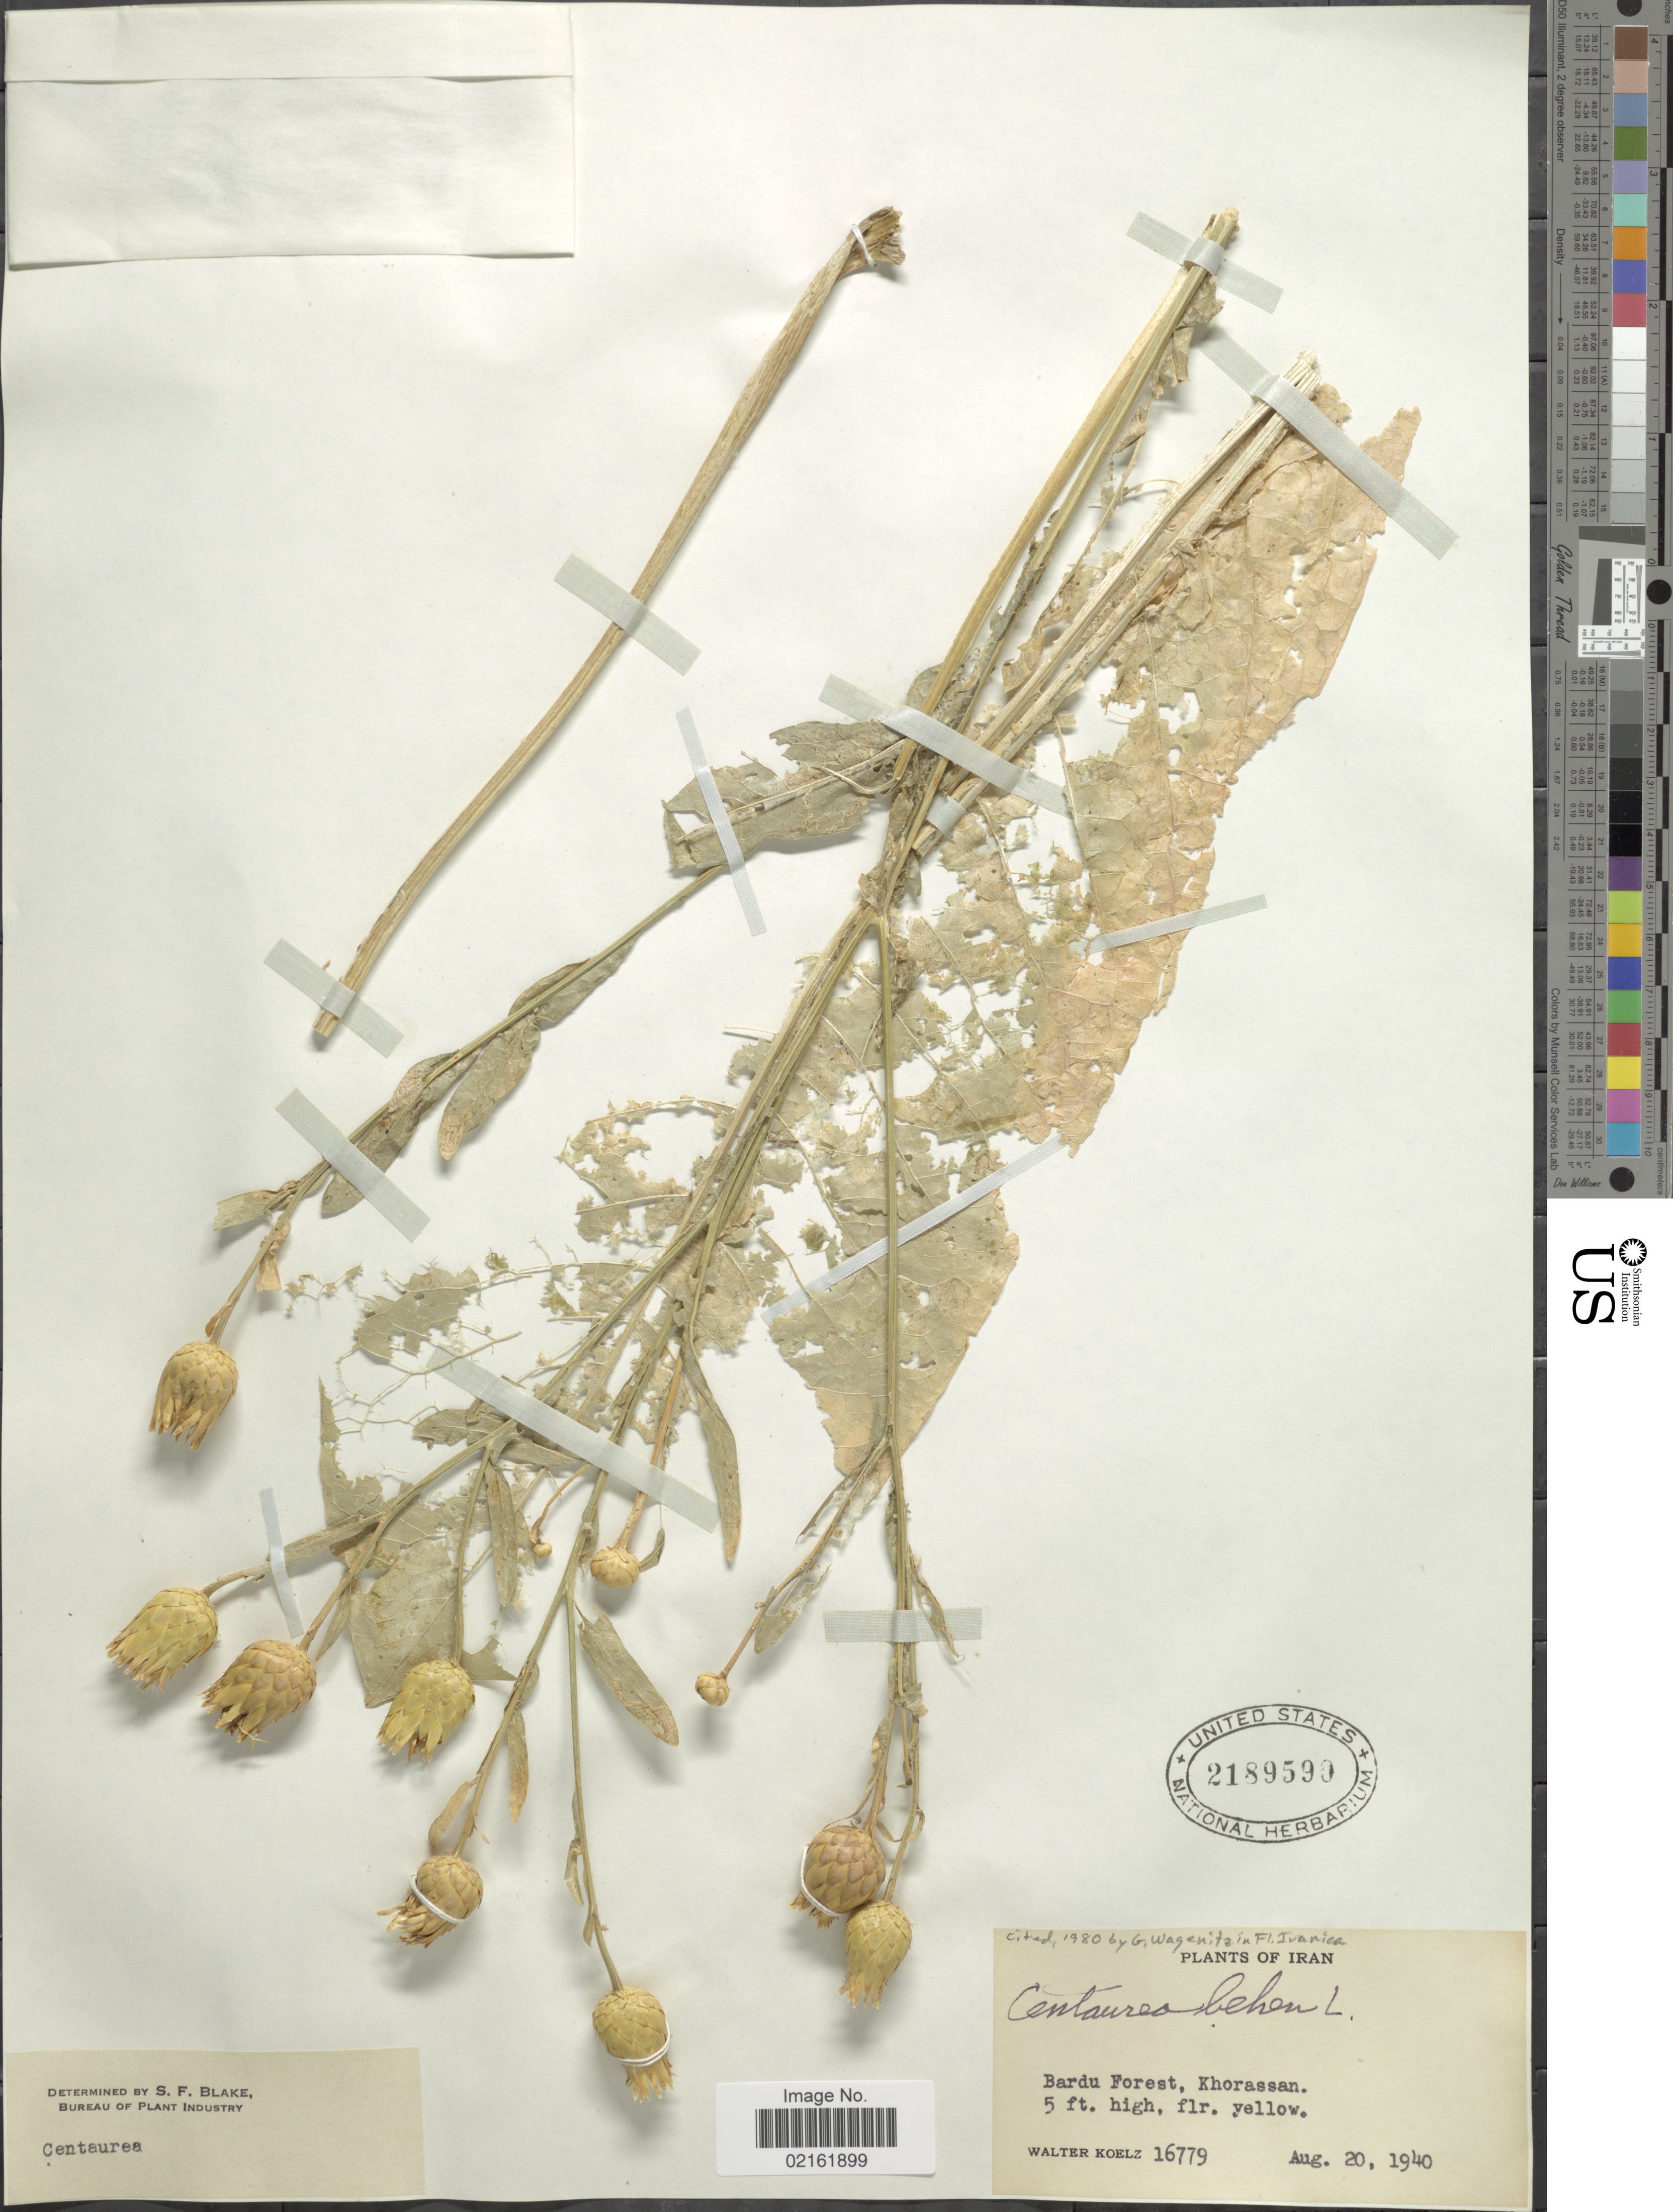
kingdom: Plantae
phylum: Tracheophyta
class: Magnoliopsida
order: Asterales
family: Asteraceae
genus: Centaurea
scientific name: Centaurea behen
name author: L.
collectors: W. N. Koelz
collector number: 16779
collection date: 1940-08-20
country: Iran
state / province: Khorasan [obsolete]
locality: Bardu Forest, Khorassan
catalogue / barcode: US 2189590